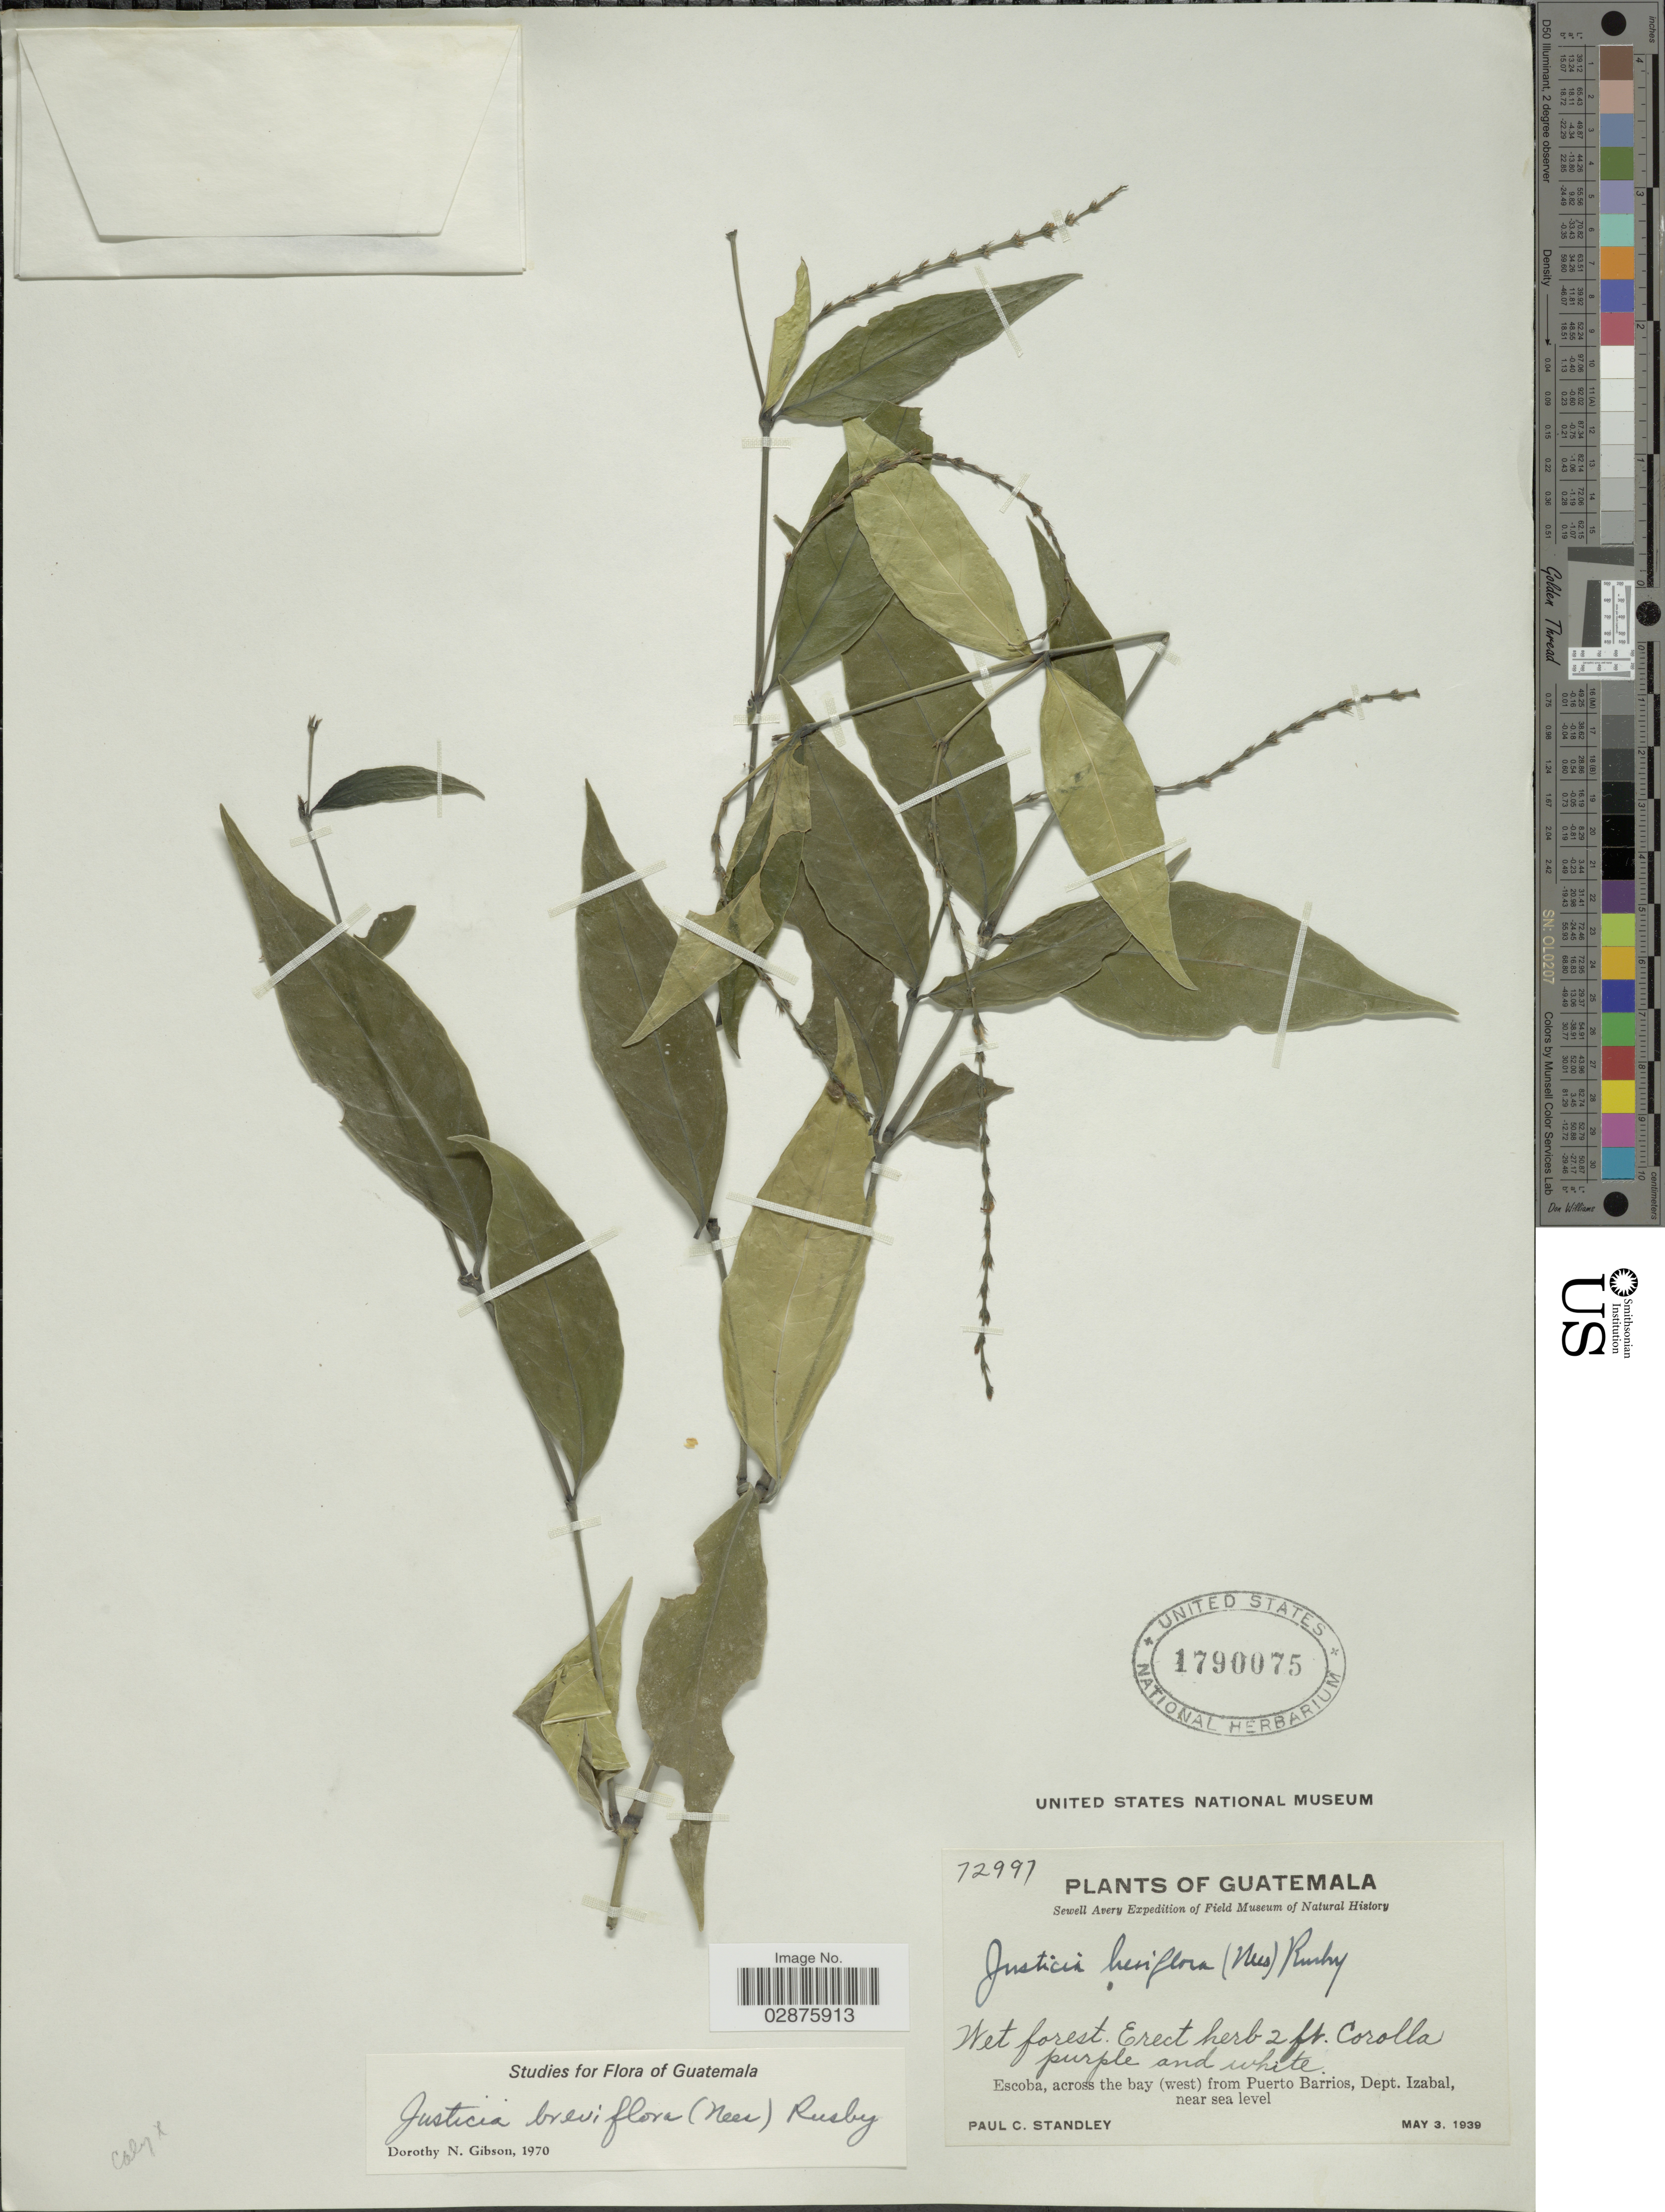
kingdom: Plantae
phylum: Tracheophyta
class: Magnoliopsida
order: Lamiales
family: Acanthaceae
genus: Justicia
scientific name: Justicia breviflora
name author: (Nees) Rusby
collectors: P. C. Standley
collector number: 72997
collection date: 1939-05-03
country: Guatemala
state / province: Izabal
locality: Escoba, across the bay (west) from Puerto Barrios, Dept. Izabal.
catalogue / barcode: US 1790075